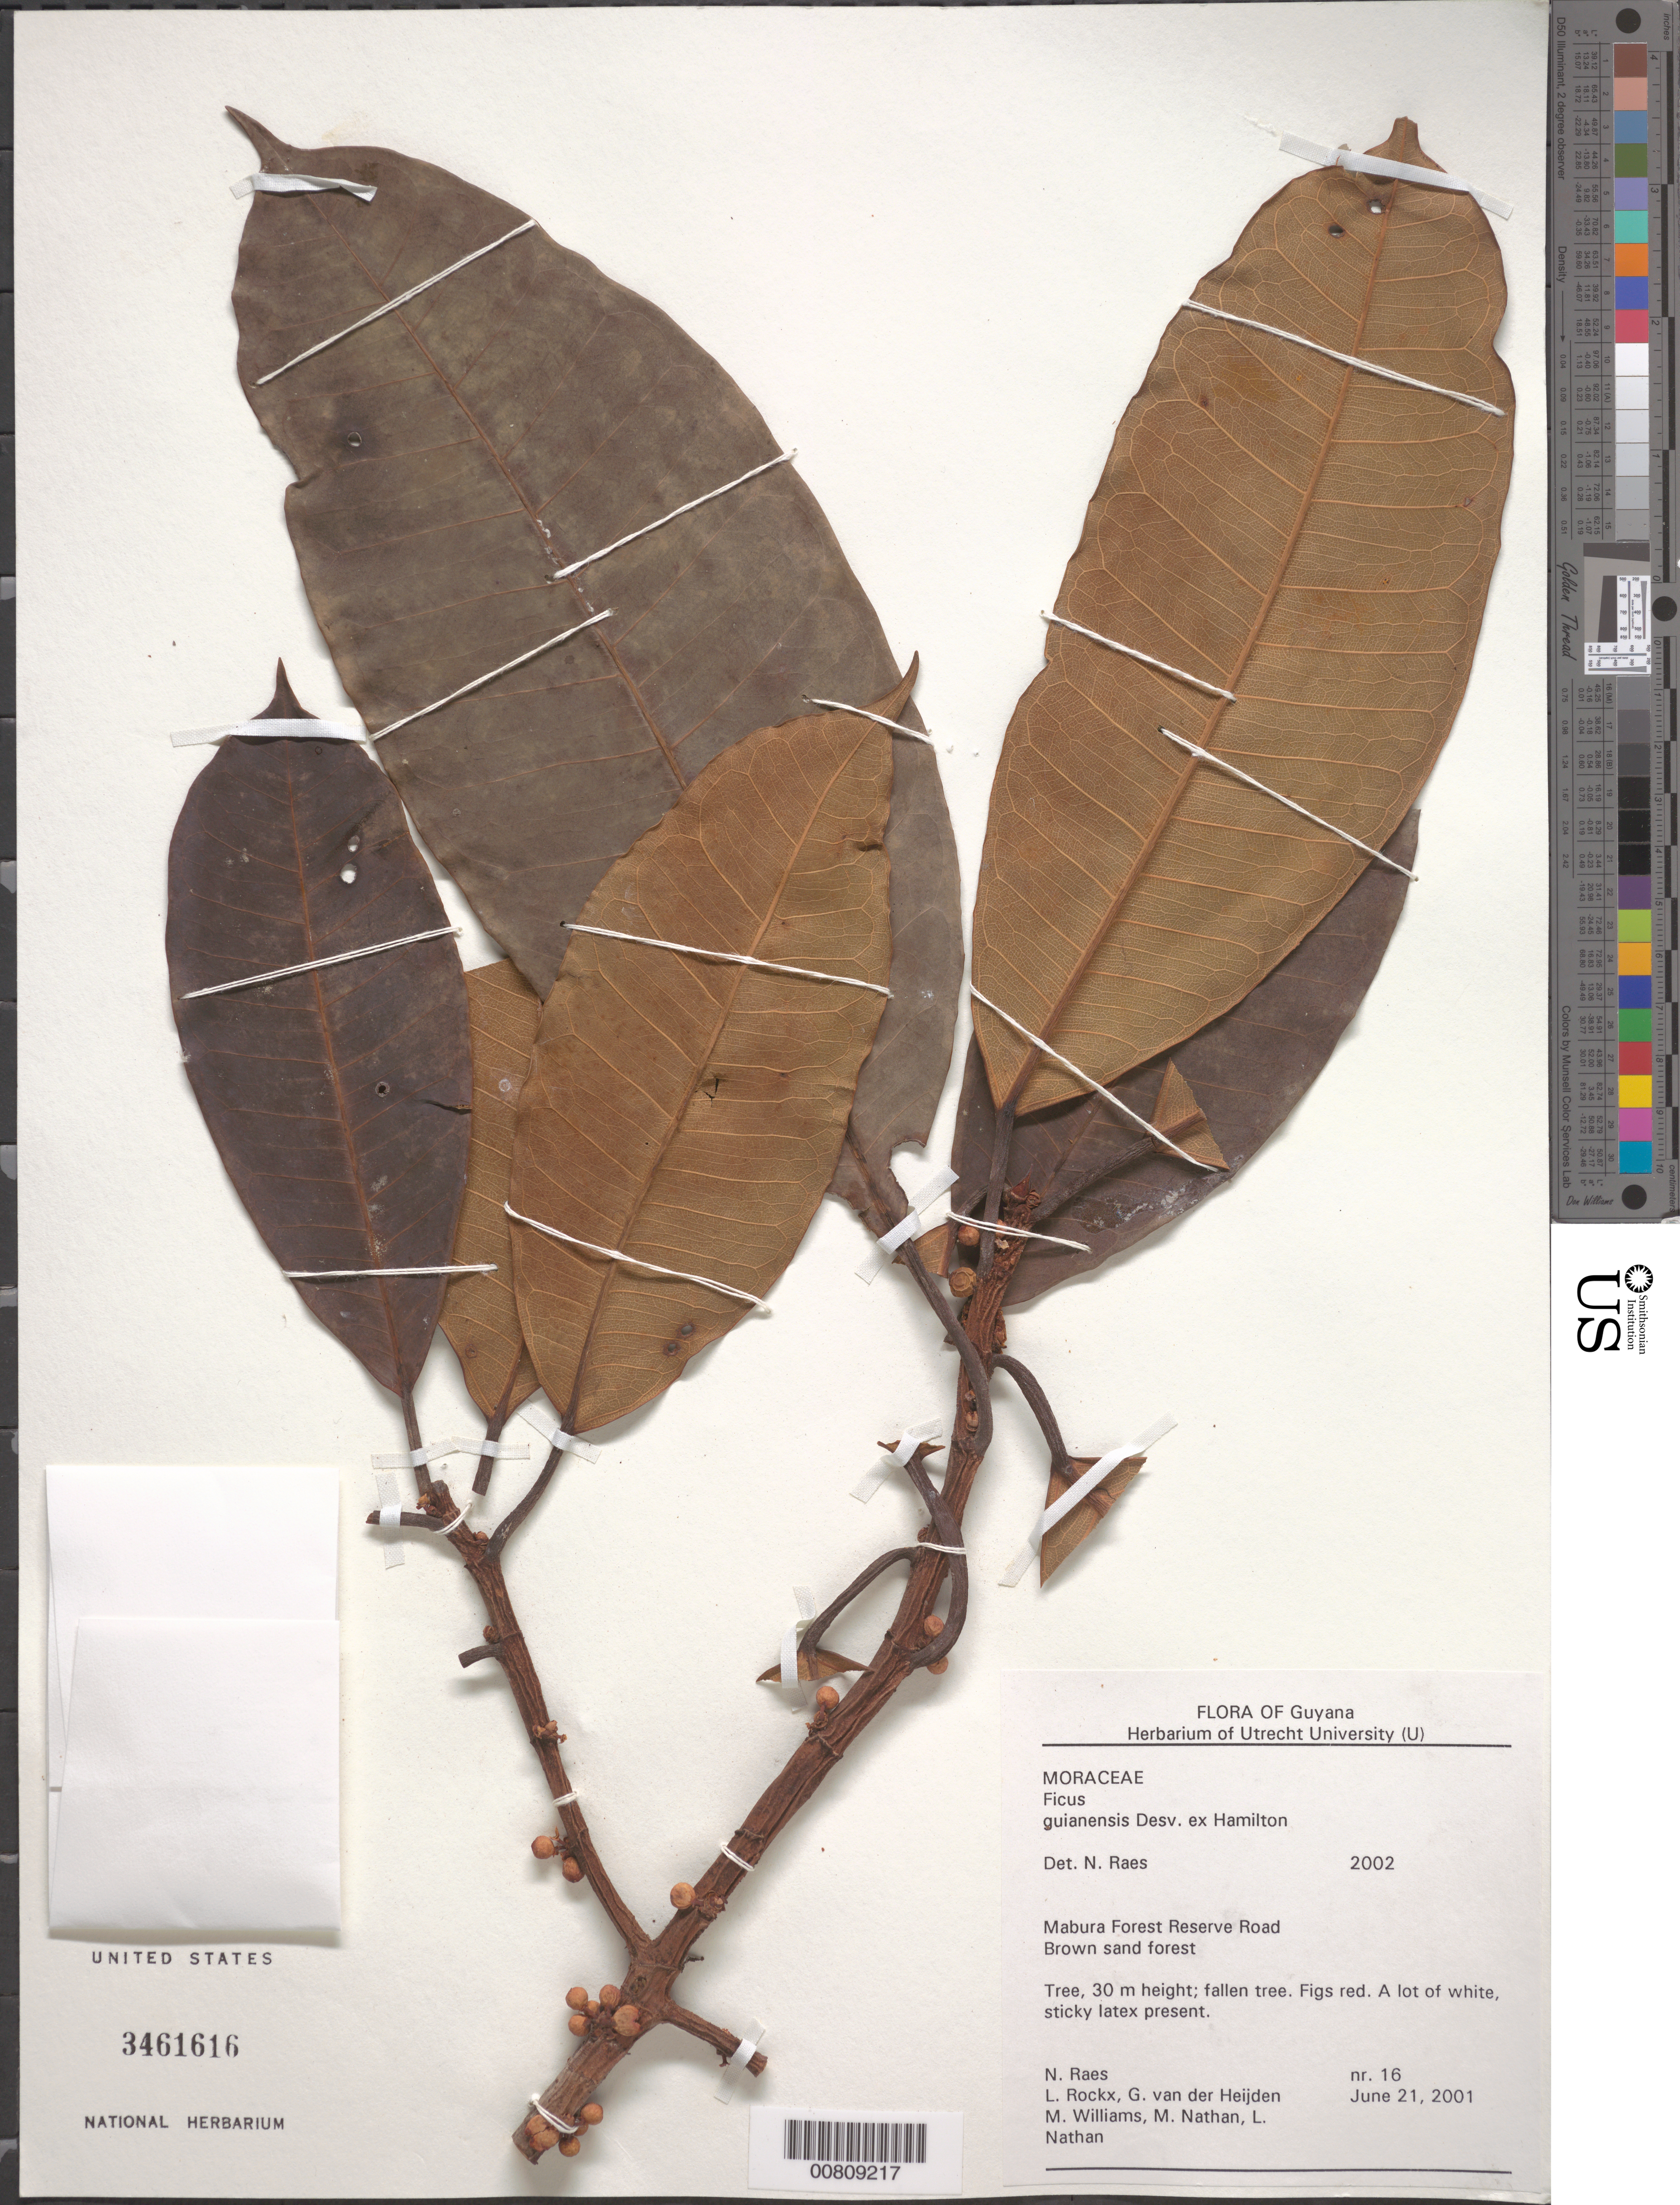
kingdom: Plantae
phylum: Tracheophyta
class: Magnoliopsida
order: Rosales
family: Moraceae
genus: Ficus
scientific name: Ficus guianensis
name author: Desv. ex Ham.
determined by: Raes, N.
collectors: N. Raes, L. Rockx, G. van der Heijden, M. Williams, M. Nathan & L. Nathan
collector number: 16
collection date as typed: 21-Jun-01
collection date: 2001-06-21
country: Guyana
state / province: U. Demerara-Berbice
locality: Mabura Forest Reserve Road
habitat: Brown sand forest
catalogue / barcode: US 3461616